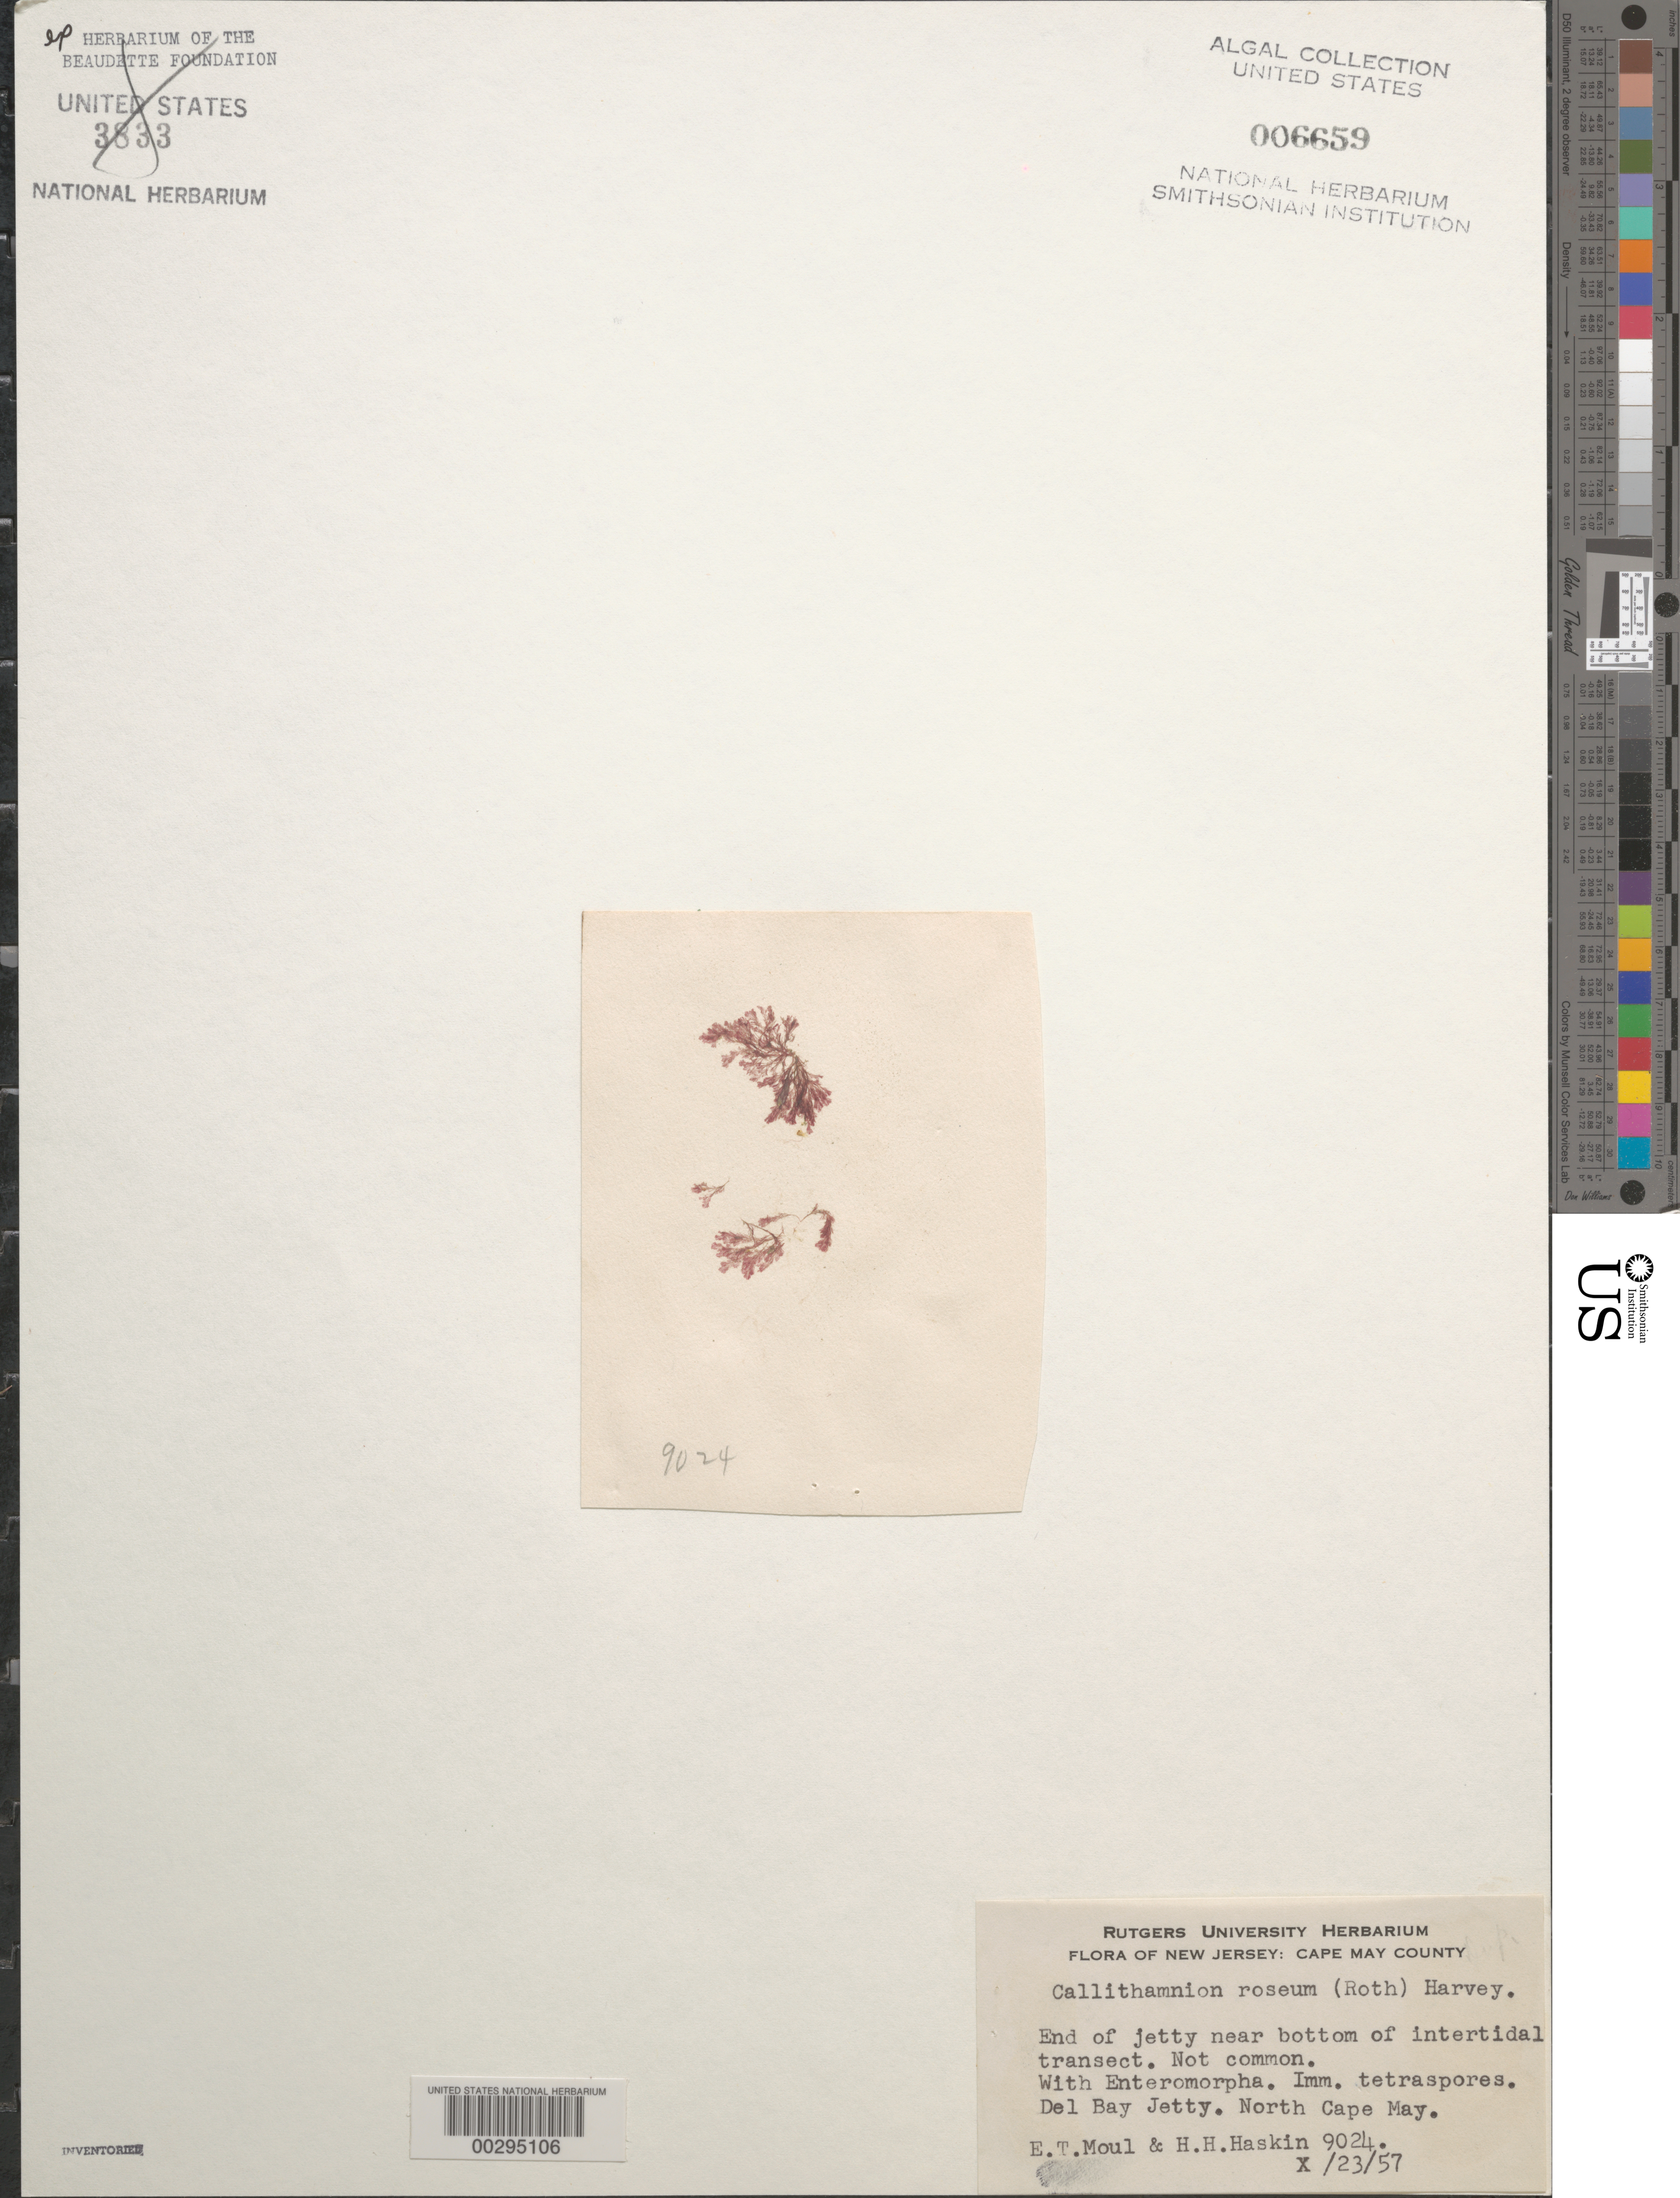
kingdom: Plantae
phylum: Rhodophyta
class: Florideophyceae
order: Ceramiales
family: Callithamniaceae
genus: Gaillona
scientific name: Gaillona rosea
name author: (Roth) A. Athanasiadis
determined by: Algae name updating Project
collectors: E. T. Moul & H. Haskin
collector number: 9024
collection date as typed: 23 Oct 1957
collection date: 1957-10-23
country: United States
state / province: New Jersey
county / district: Cape May County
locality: Del Bay jetty, north Cape May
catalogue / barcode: US 6659